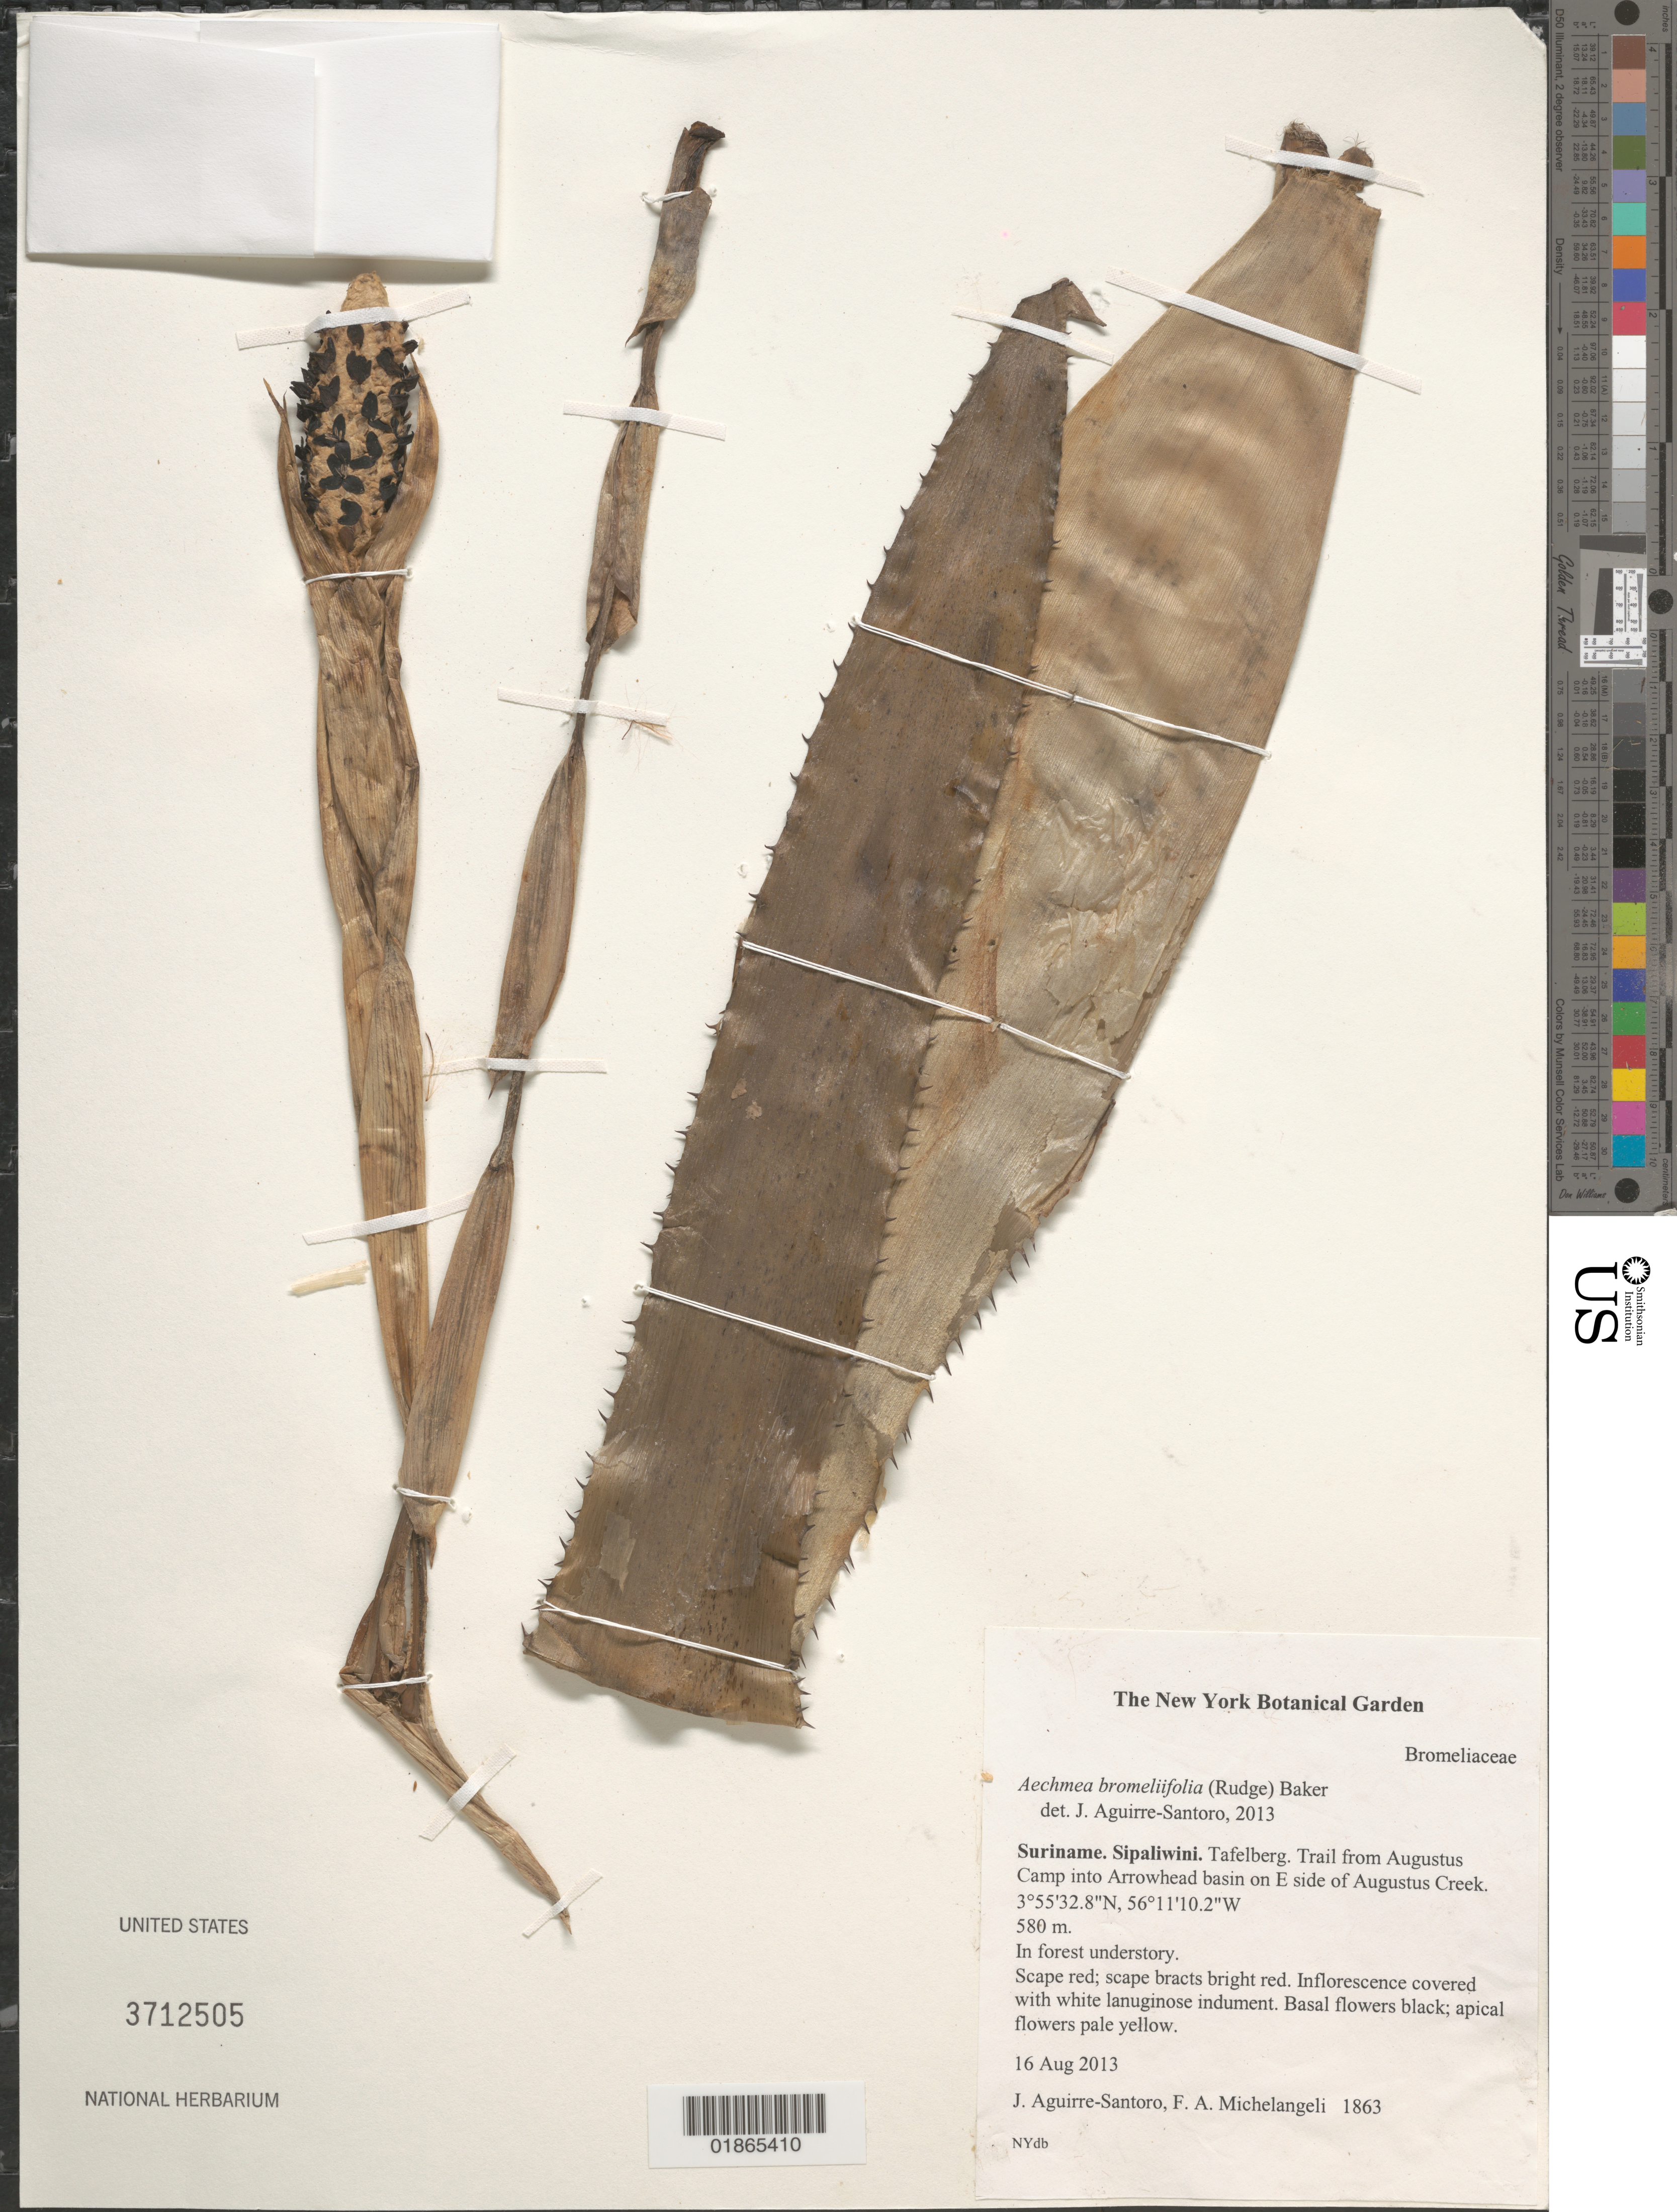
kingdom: Plantae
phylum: Tracheophyta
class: Liliopsida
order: Poales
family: Bromeliaceae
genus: Aechmea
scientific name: Aechmea bromeliifolia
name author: (Rudge) Baker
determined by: Aguirre-Santoro, Julian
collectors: J. Aguirre-Santoro & F. A. Michelangeli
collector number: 1863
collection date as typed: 16 Aug 2013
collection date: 2013-08-16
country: Suriname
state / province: Sipaliwini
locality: Tafelberg, trail from Augustus camp into Arrowhead basin on E side of Augustus Creek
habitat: In forest understory.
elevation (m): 580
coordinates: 3 55 32.8 N, 56 11 10.2 W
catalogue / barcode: US 3712505